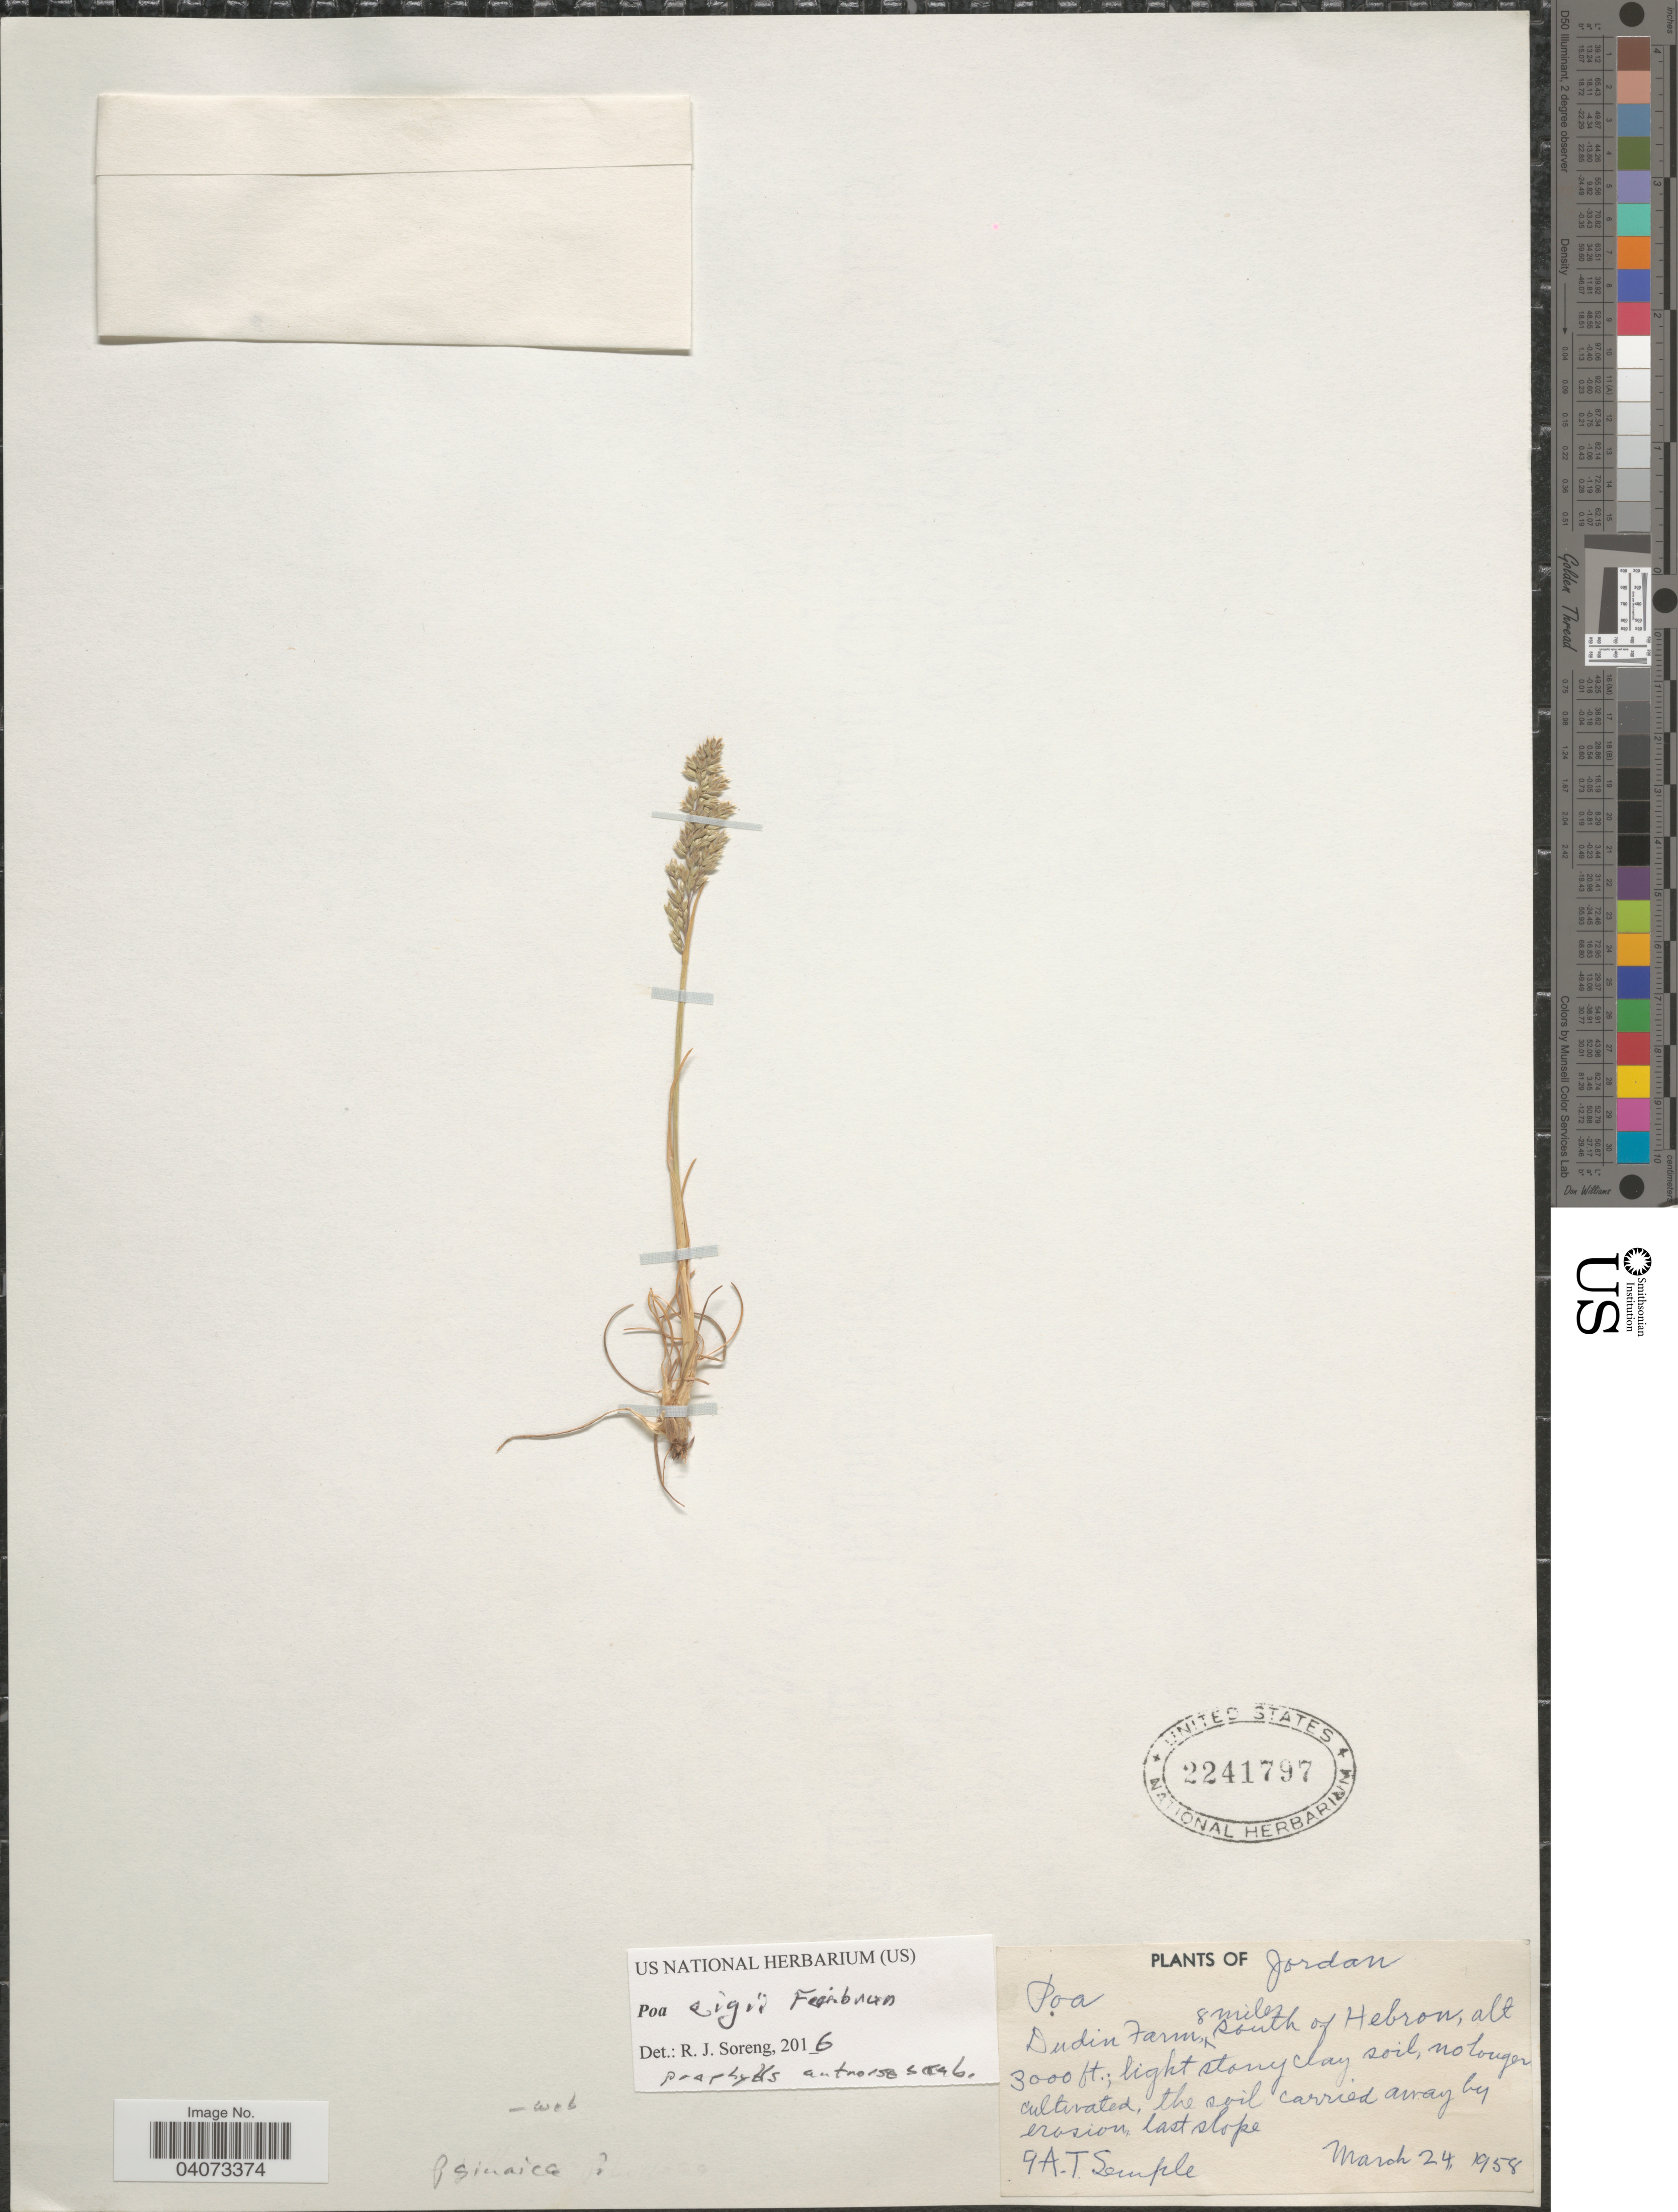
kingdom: Plantae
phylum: Tracheophyta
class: Liliopsida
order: Poales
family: Poaceae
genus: Poa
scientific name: Poa iconia var. pelasgis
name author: (H. Scholz) Soreng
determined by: Soreng, Robert J., Research Associate (BOT), Smithsonian Institution - National Museum of Natural History (UNITED STATES)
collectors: A. Semple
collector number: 9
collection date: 1958-03-24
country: Jordan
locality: Dudin Farm, 8 miles south of Hebron.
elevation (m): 914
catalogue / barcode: US 2241797